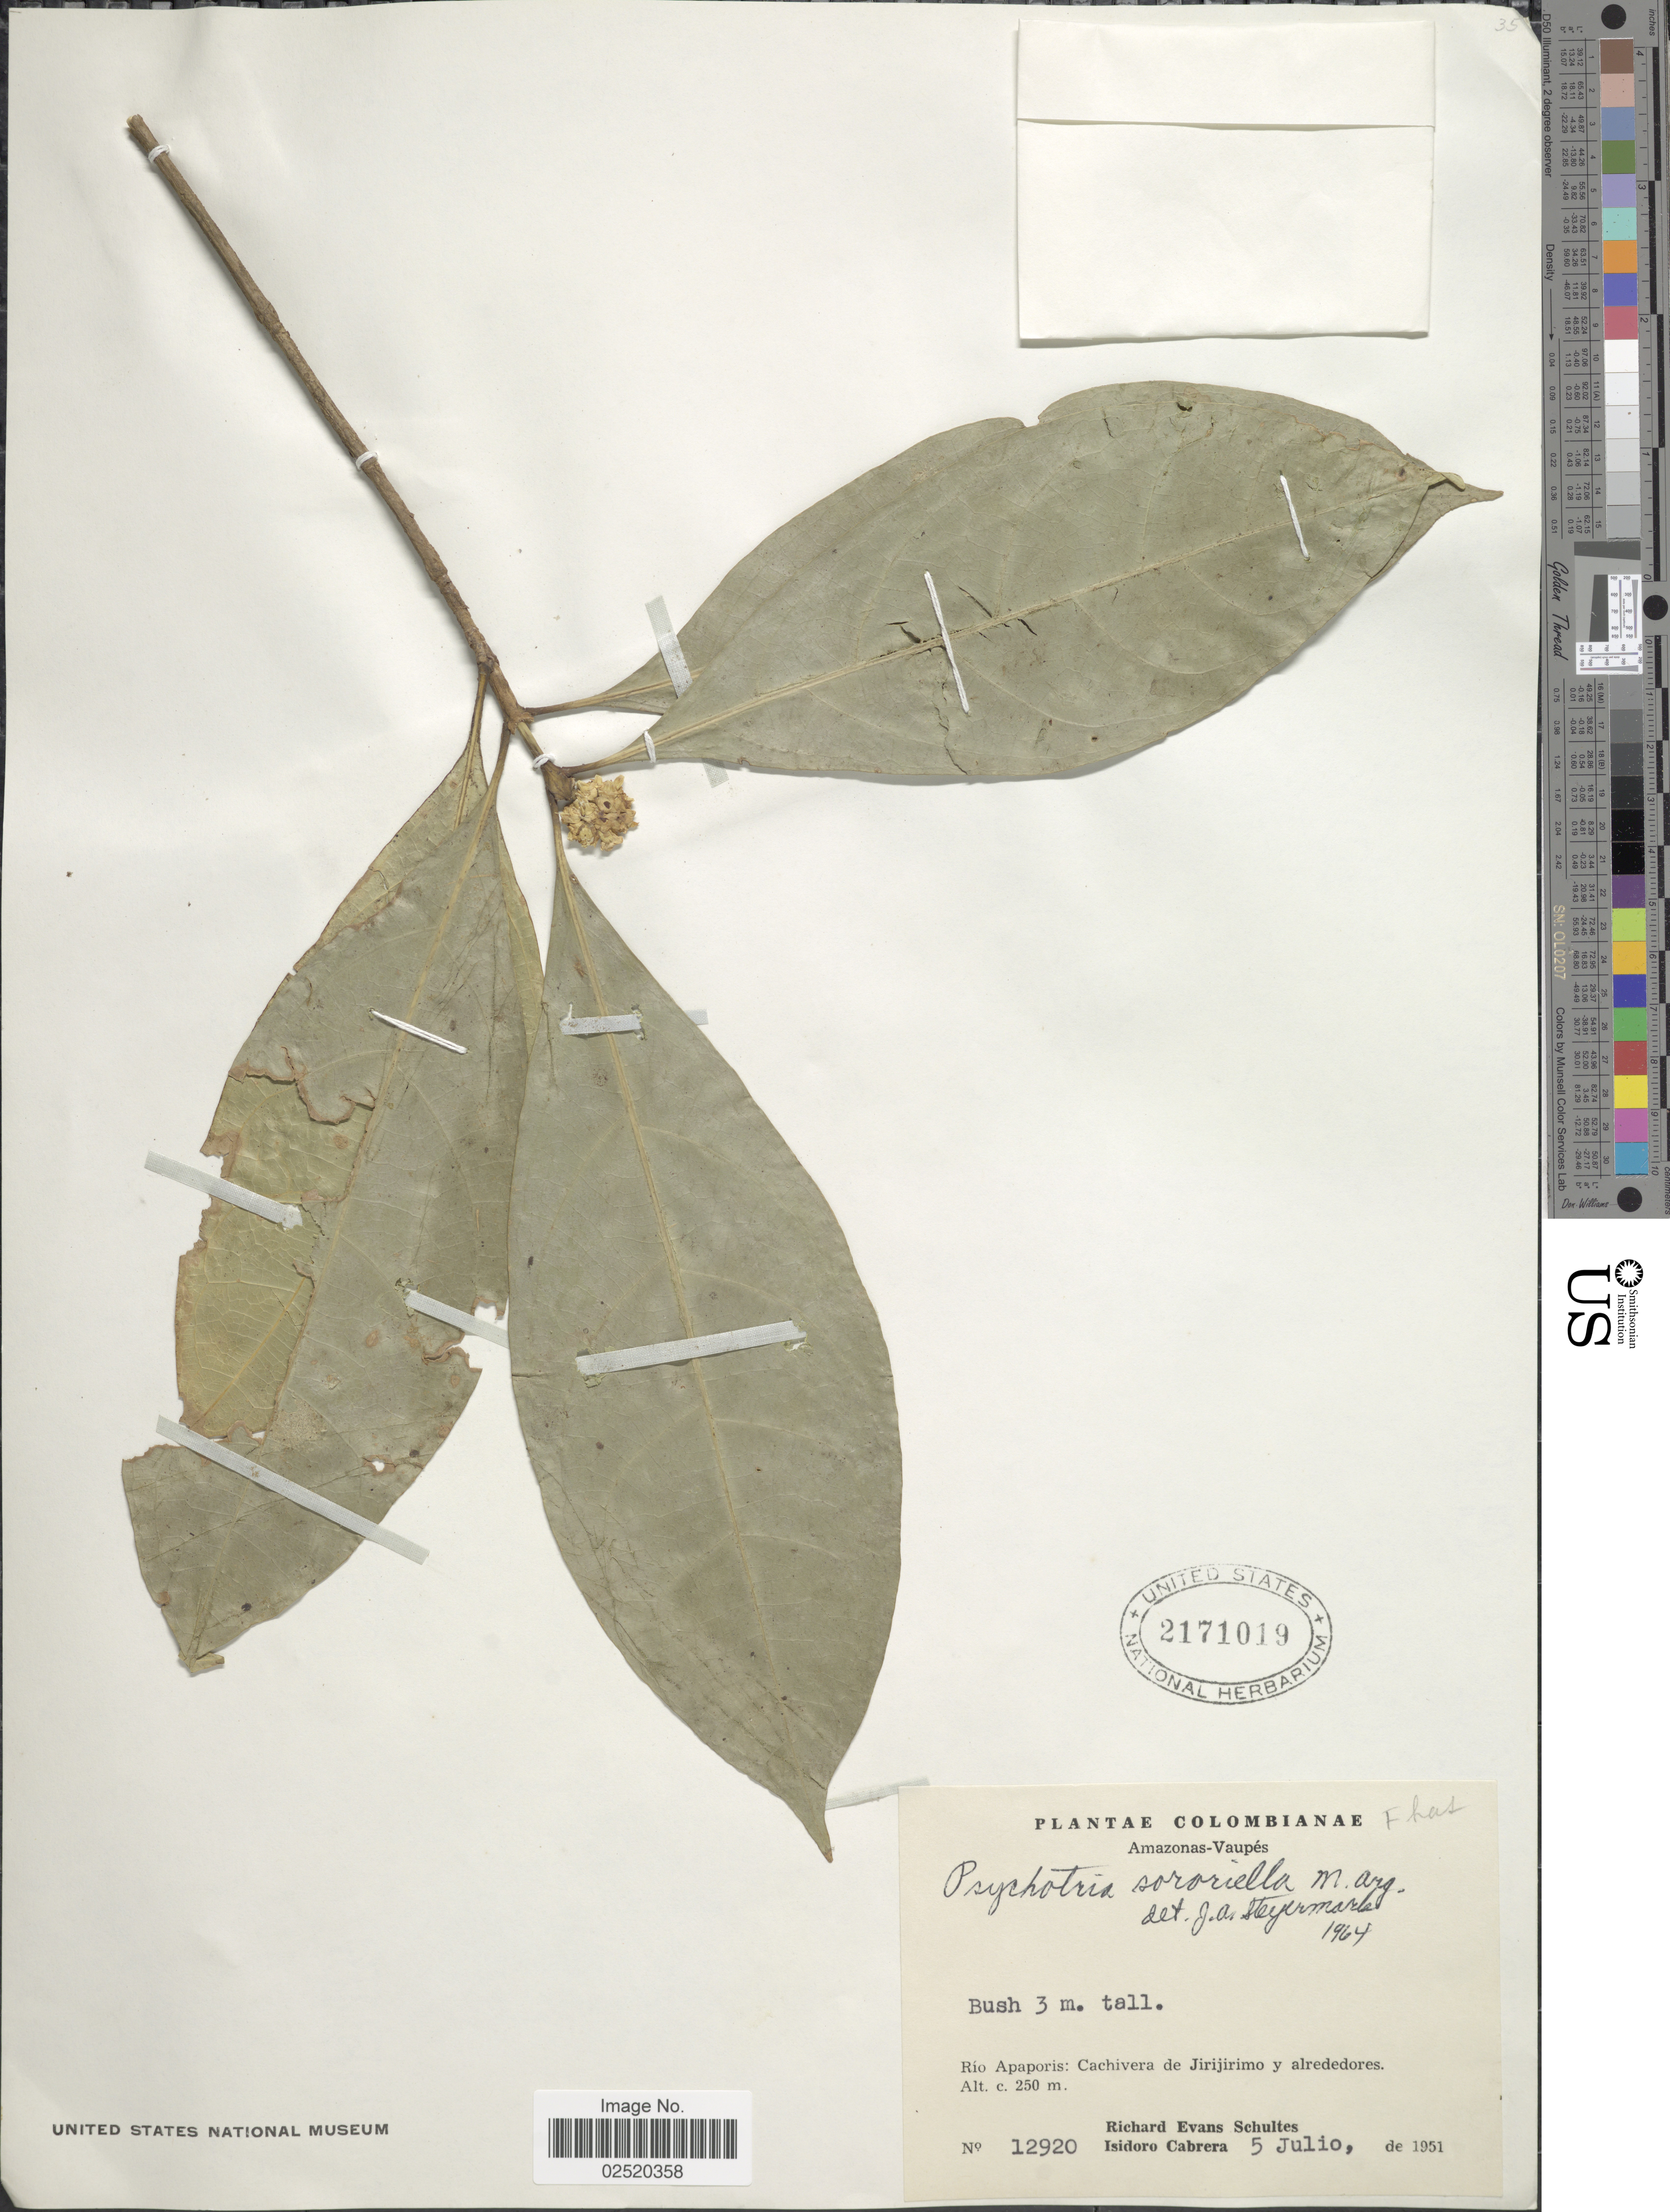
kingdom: Plantae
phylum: Tracheophyta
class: Magnoliopsida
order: Gentianales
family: Rubiaceae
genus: Psychotria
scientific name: Psychotria sororiella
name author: Müll. Arg.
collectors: R. E. Schultes & I. Cabrera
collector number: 12920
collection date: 1951-07-05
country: Colombia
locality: Amazonas-Vaupes, Rio Apaporis: Cachivera de Jirijirimo y alrededores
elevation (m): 250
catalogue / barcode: US 2171019